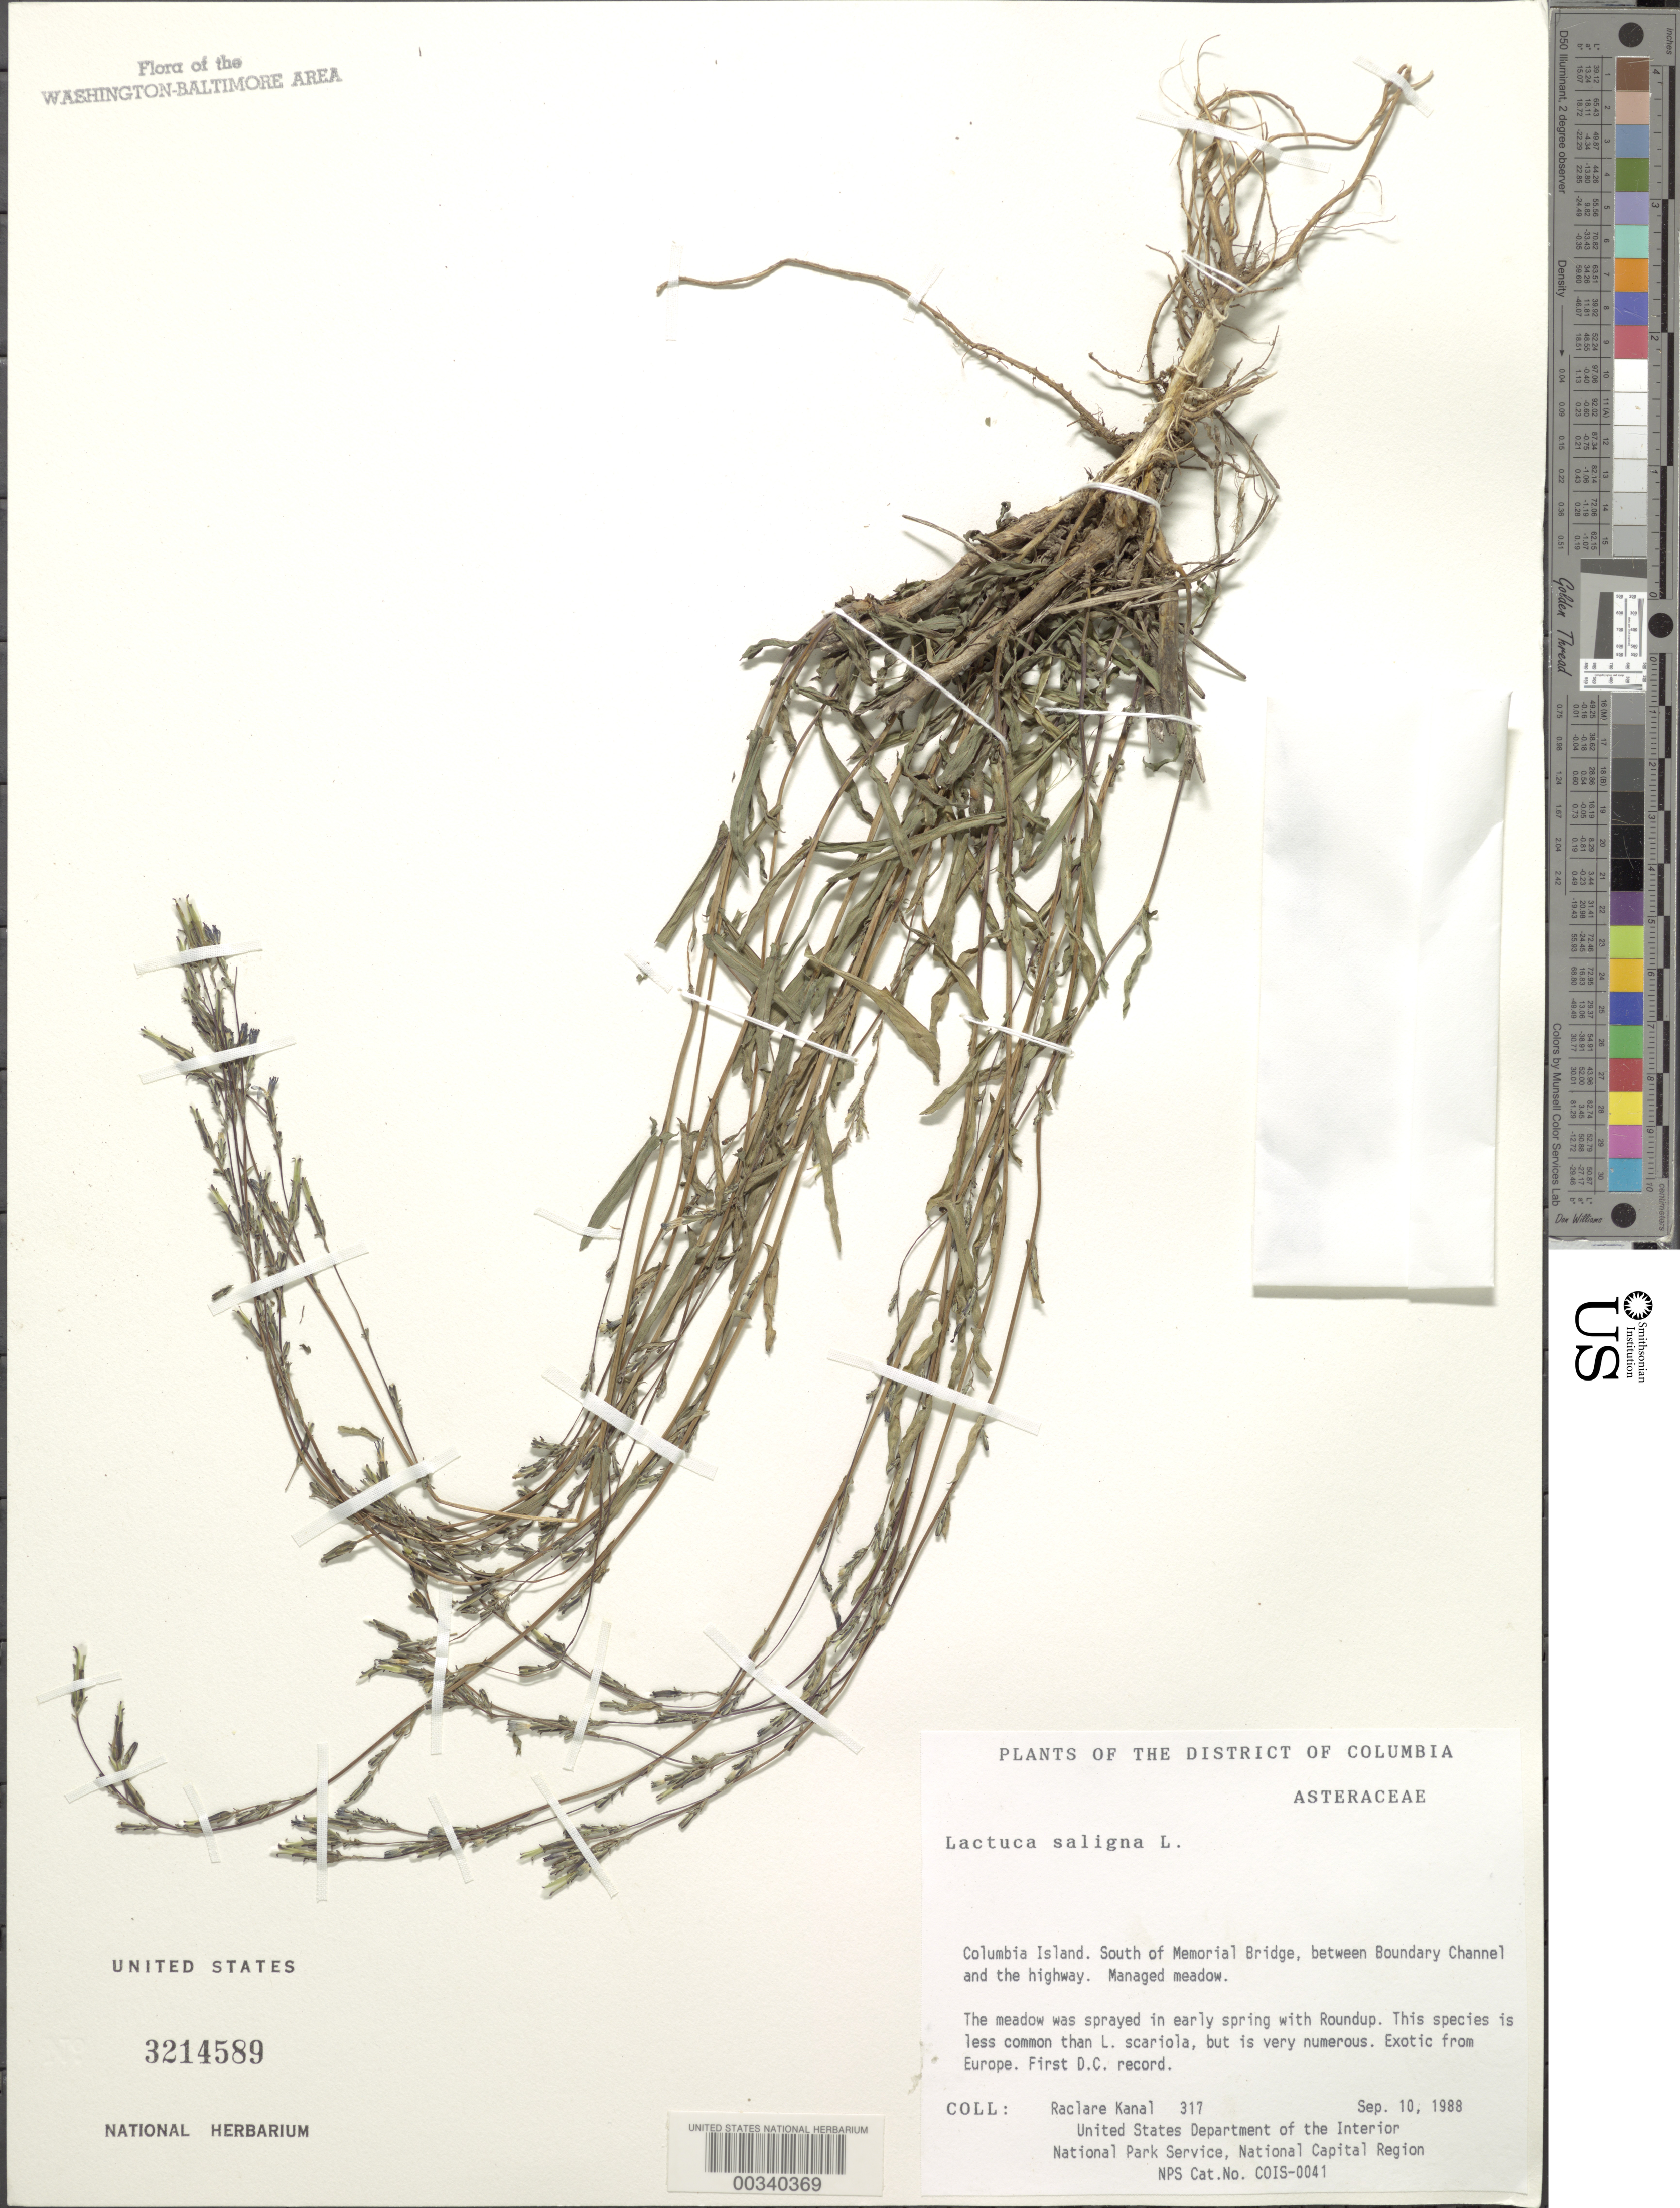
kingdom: Plantae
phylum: Tracheophyta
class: Magnoliopsida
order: Asterales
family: Asteraceae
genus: Lactuca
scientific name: Lactuca saligna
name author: L.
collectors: R. Kanal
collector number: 317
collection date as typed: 10 Sep 1988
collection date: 1988-09-10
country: United States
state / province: Virginia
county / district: Arlington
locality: Columbia Island, S of Memorial Bridge, between Boundary Channel and the Highway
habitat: Managed meadow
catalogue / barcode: US 3214589